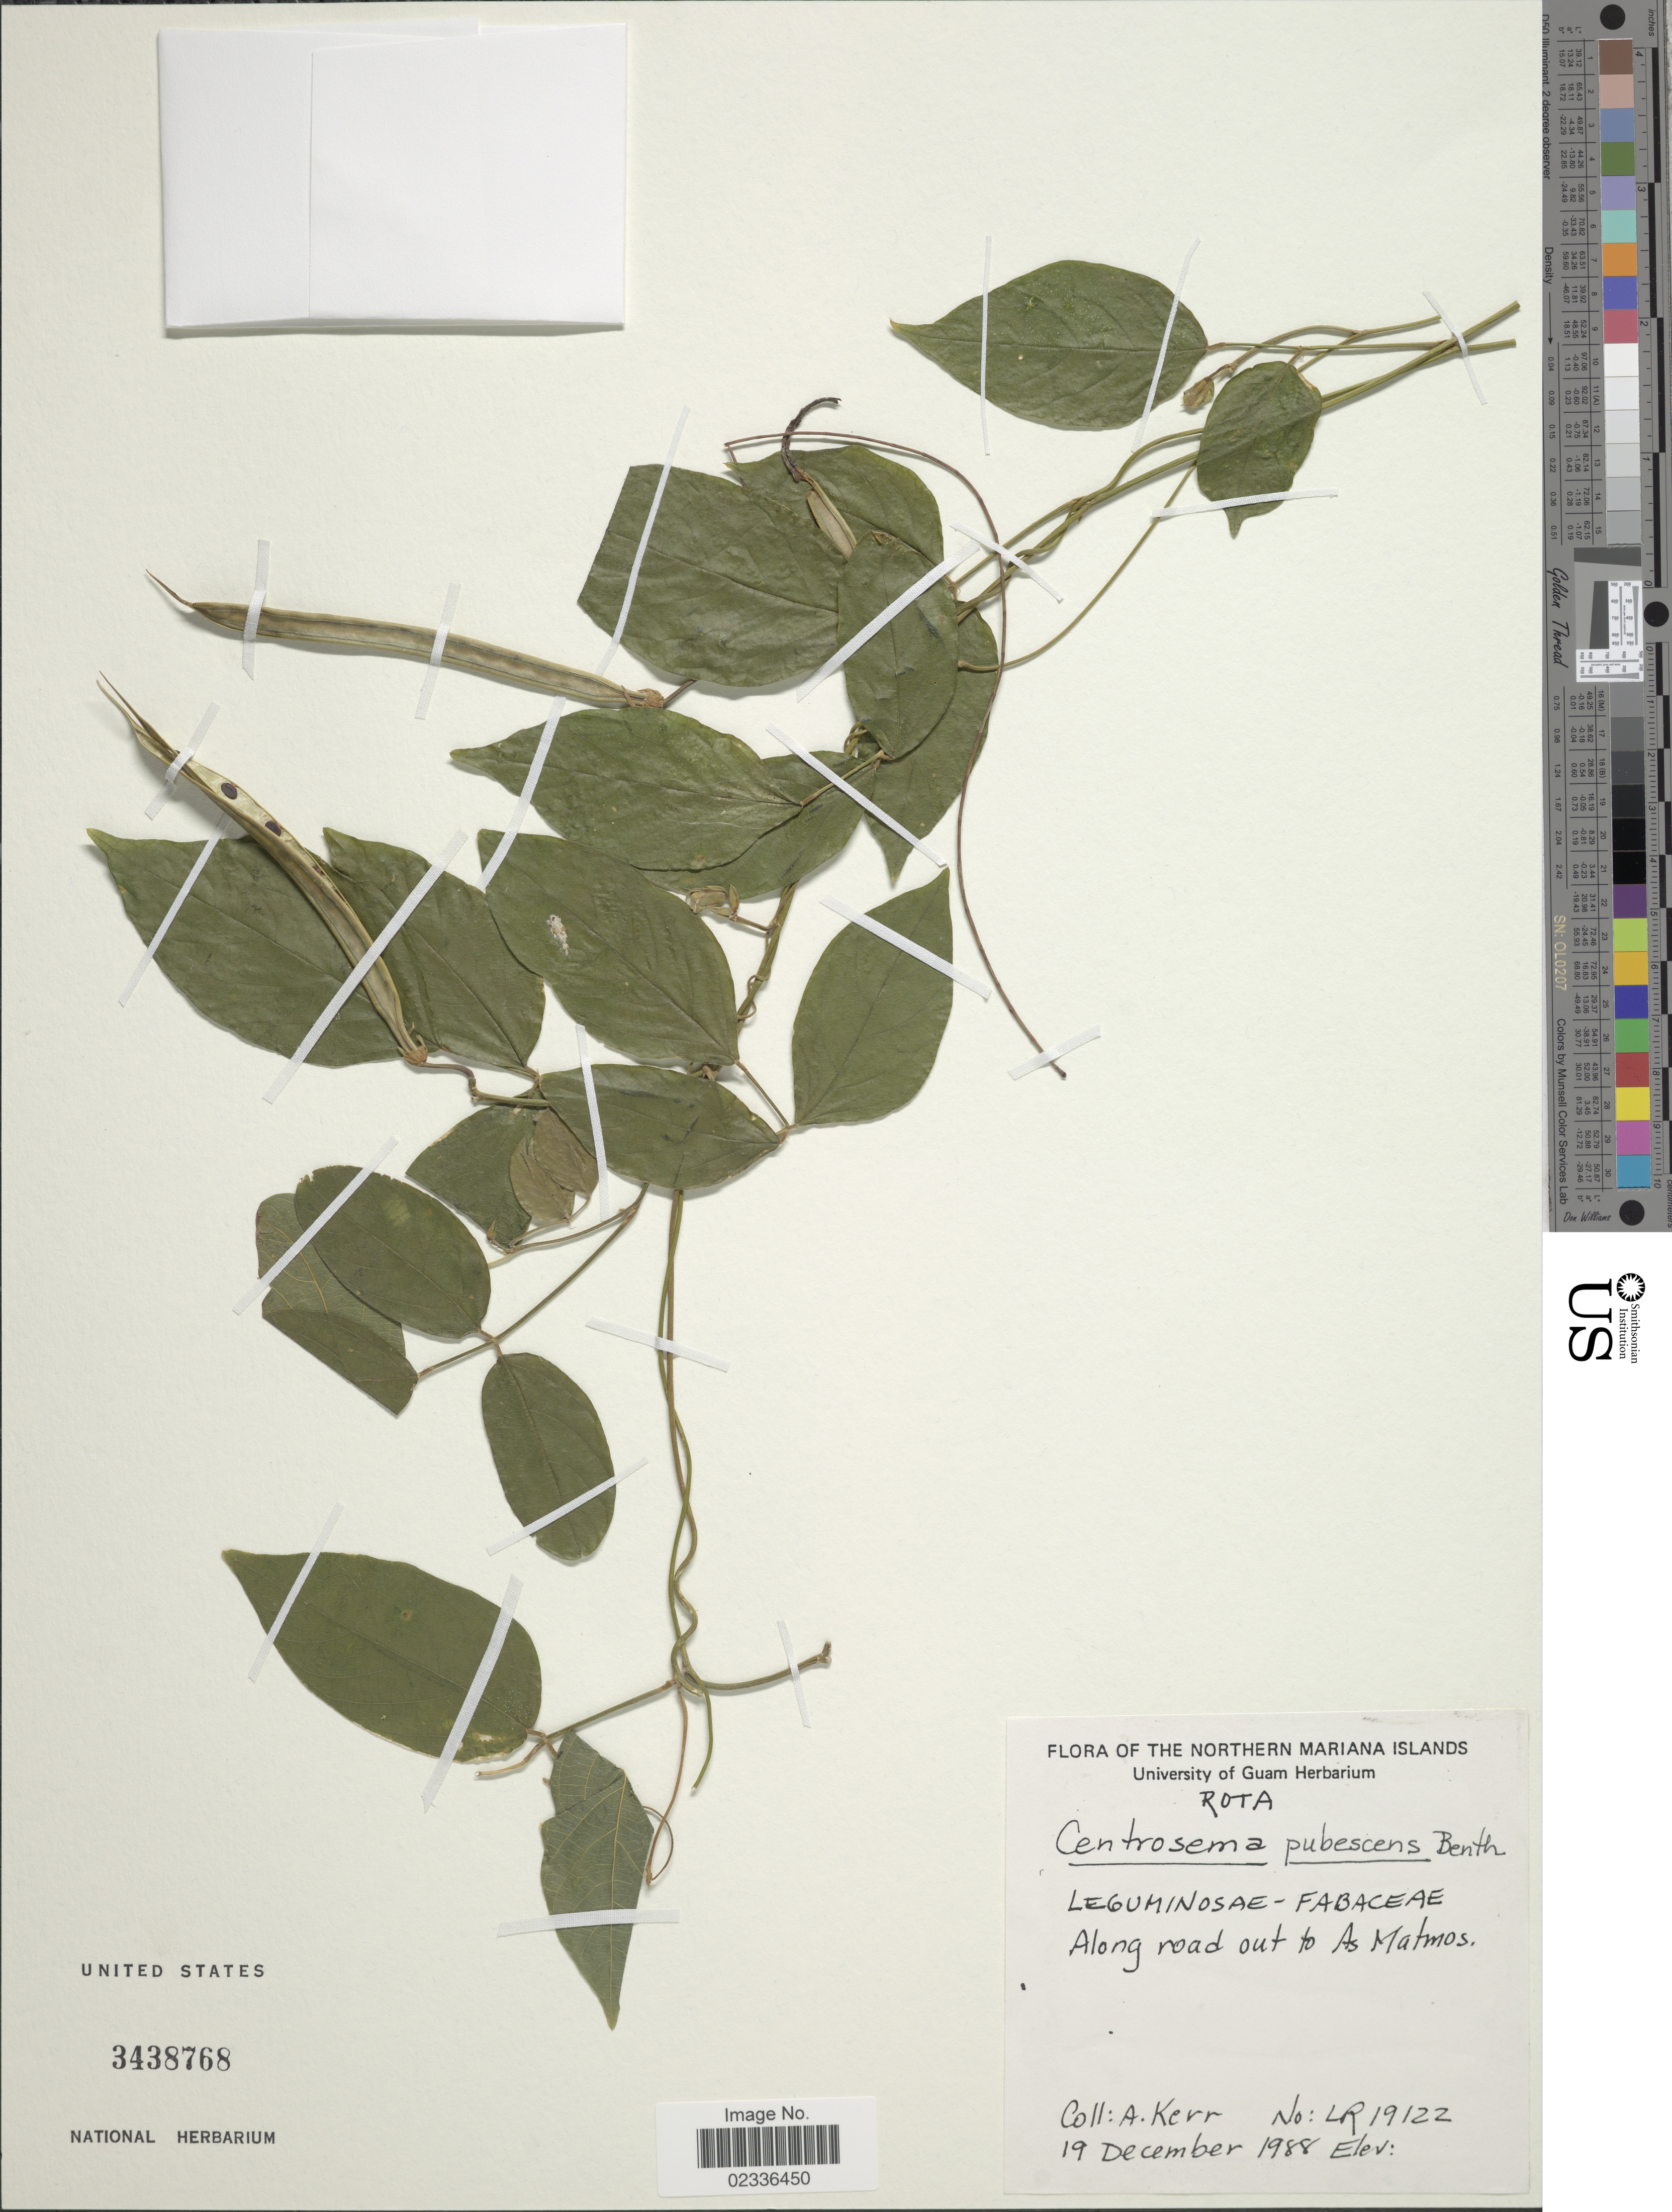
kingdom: Plantae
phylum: Tracheophyta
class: Magnoliopsida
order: Fabales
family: Fabaceae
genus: Centrosema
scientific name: Centrosema pubescens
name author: Benth.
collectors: A. Kerr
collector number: LR19122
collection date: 1988-12-19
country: Northern Mariana Islands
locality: Along road out to AS Matmos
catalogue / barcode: US 3438768